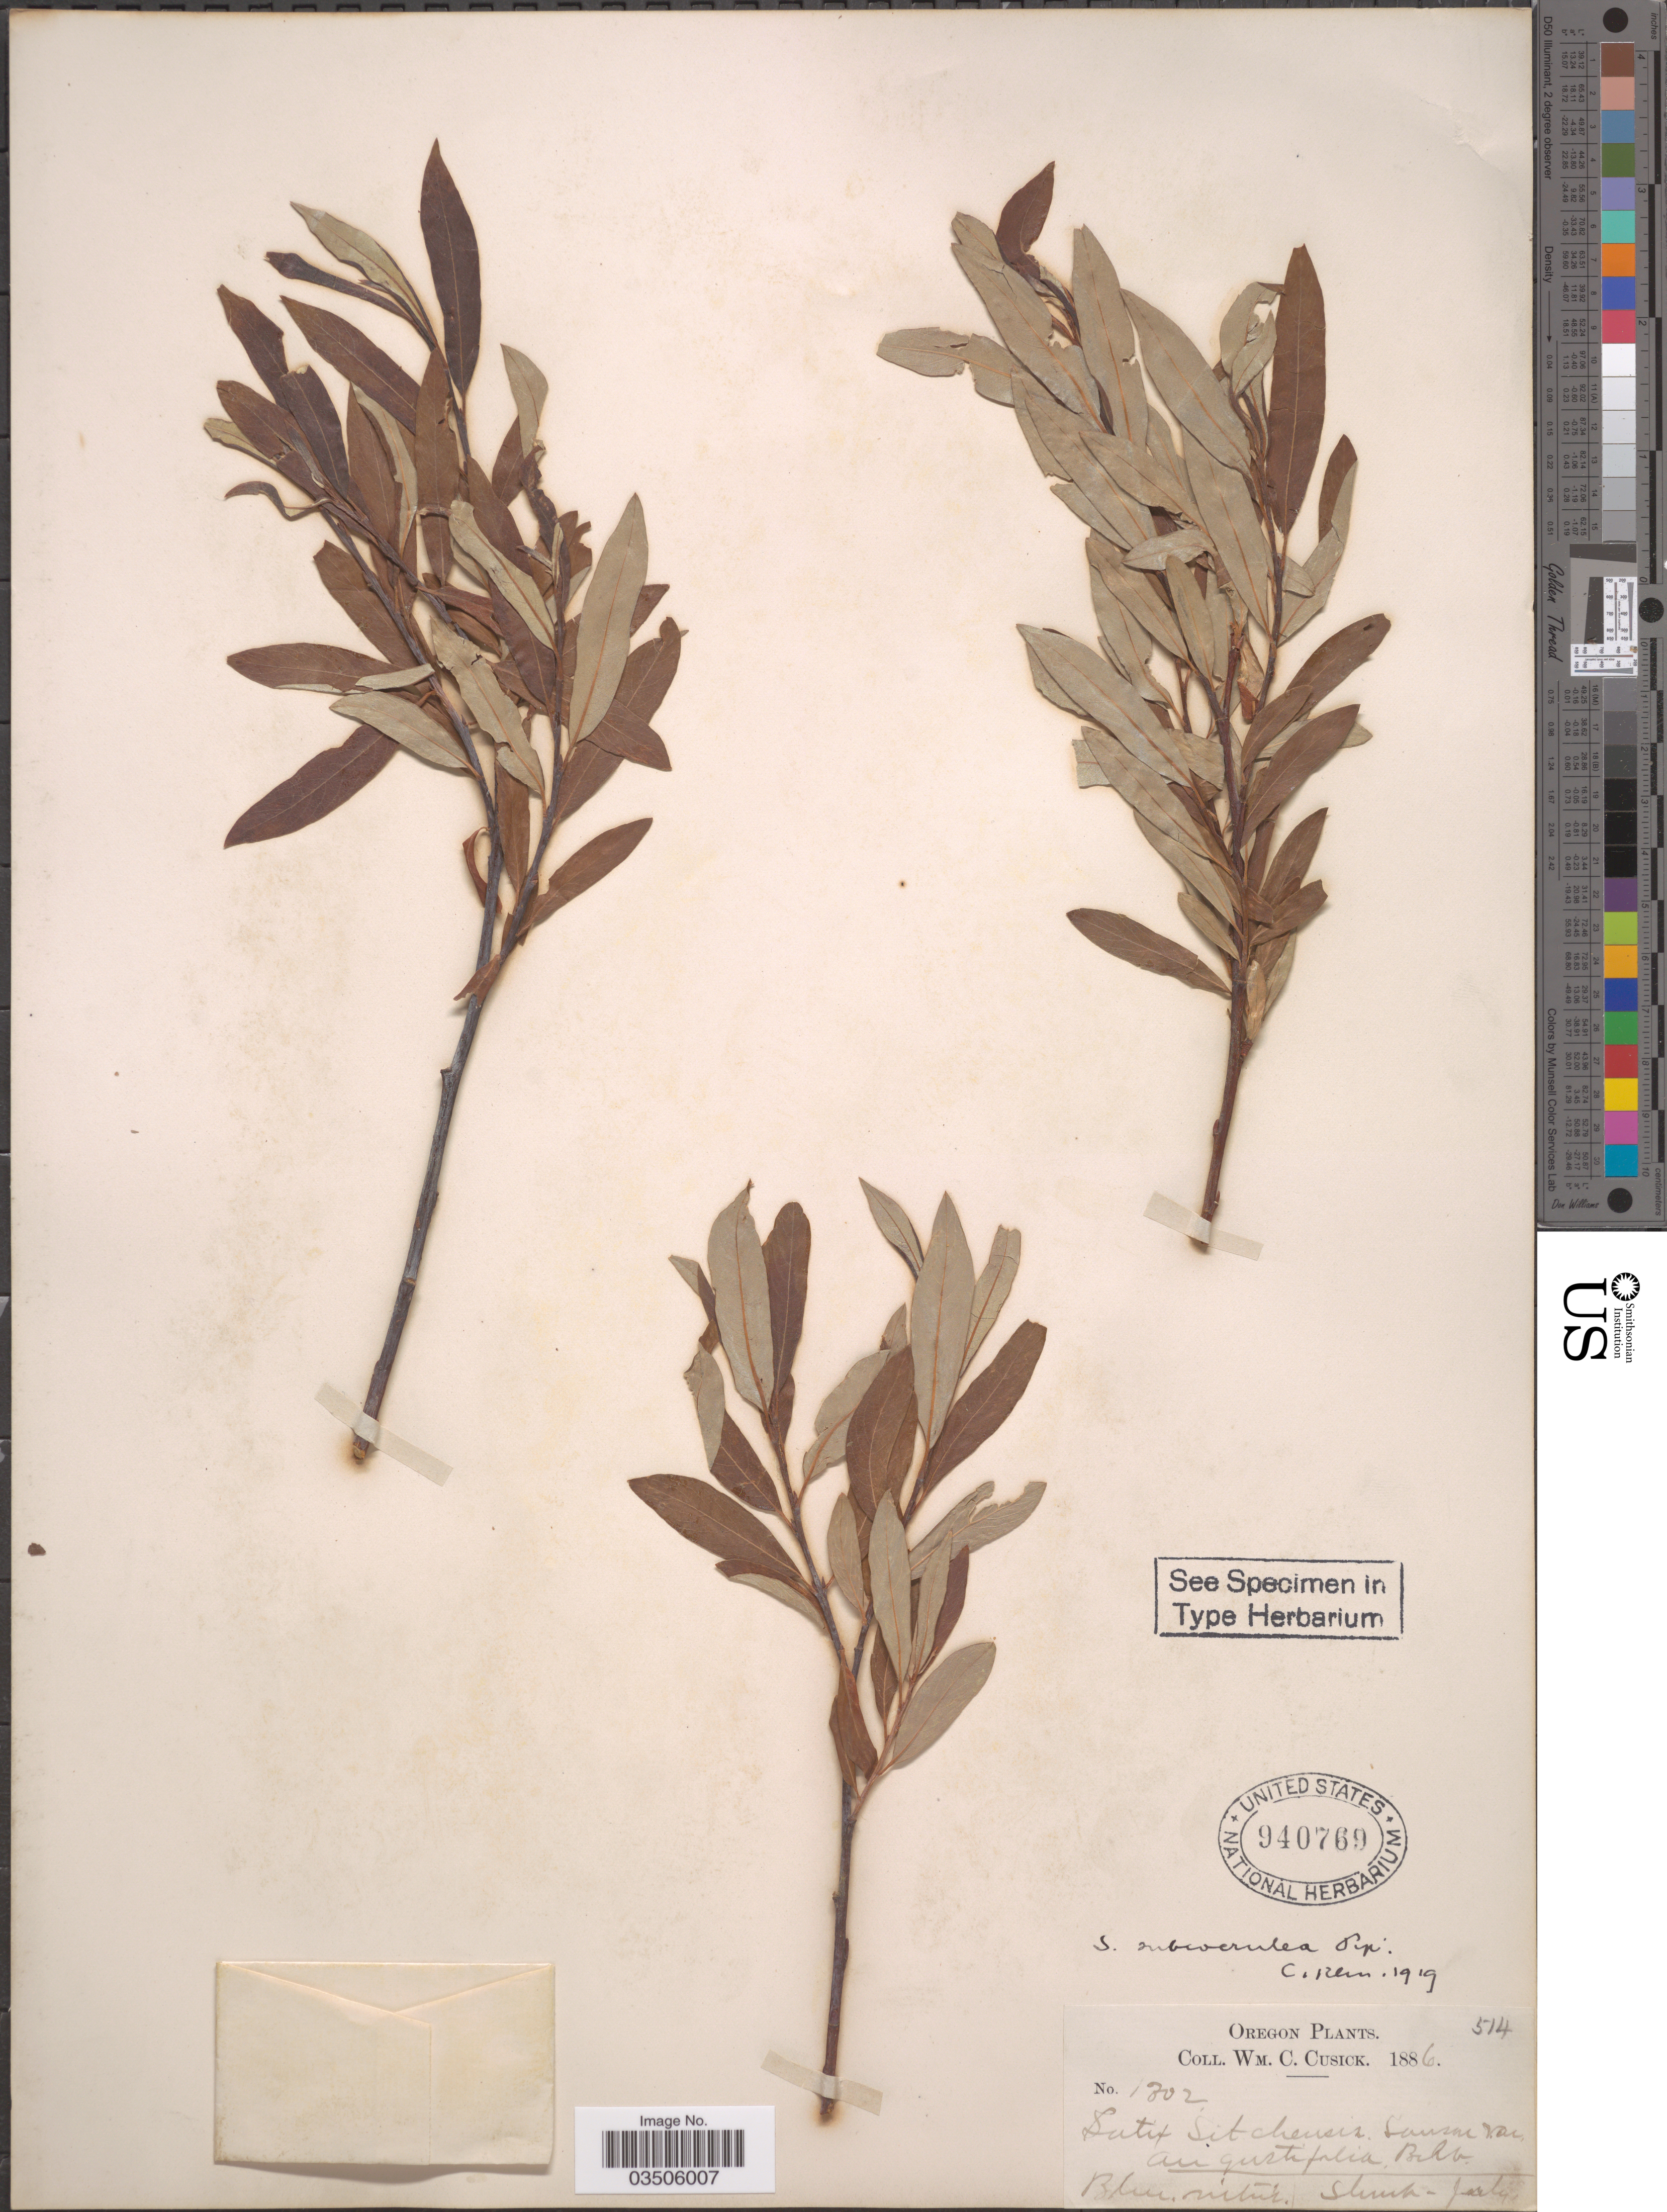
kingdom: Plantae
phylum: Tracheophyta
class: Magnoliopsida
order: Malpighiales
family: Salicaceae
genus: Salix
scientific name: Salix subcoerulea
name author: Piper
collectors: W. C. Cusick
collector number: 1302*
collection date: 1886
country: United States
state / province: Oregon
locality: Blue mountain.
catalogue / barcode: US 940769